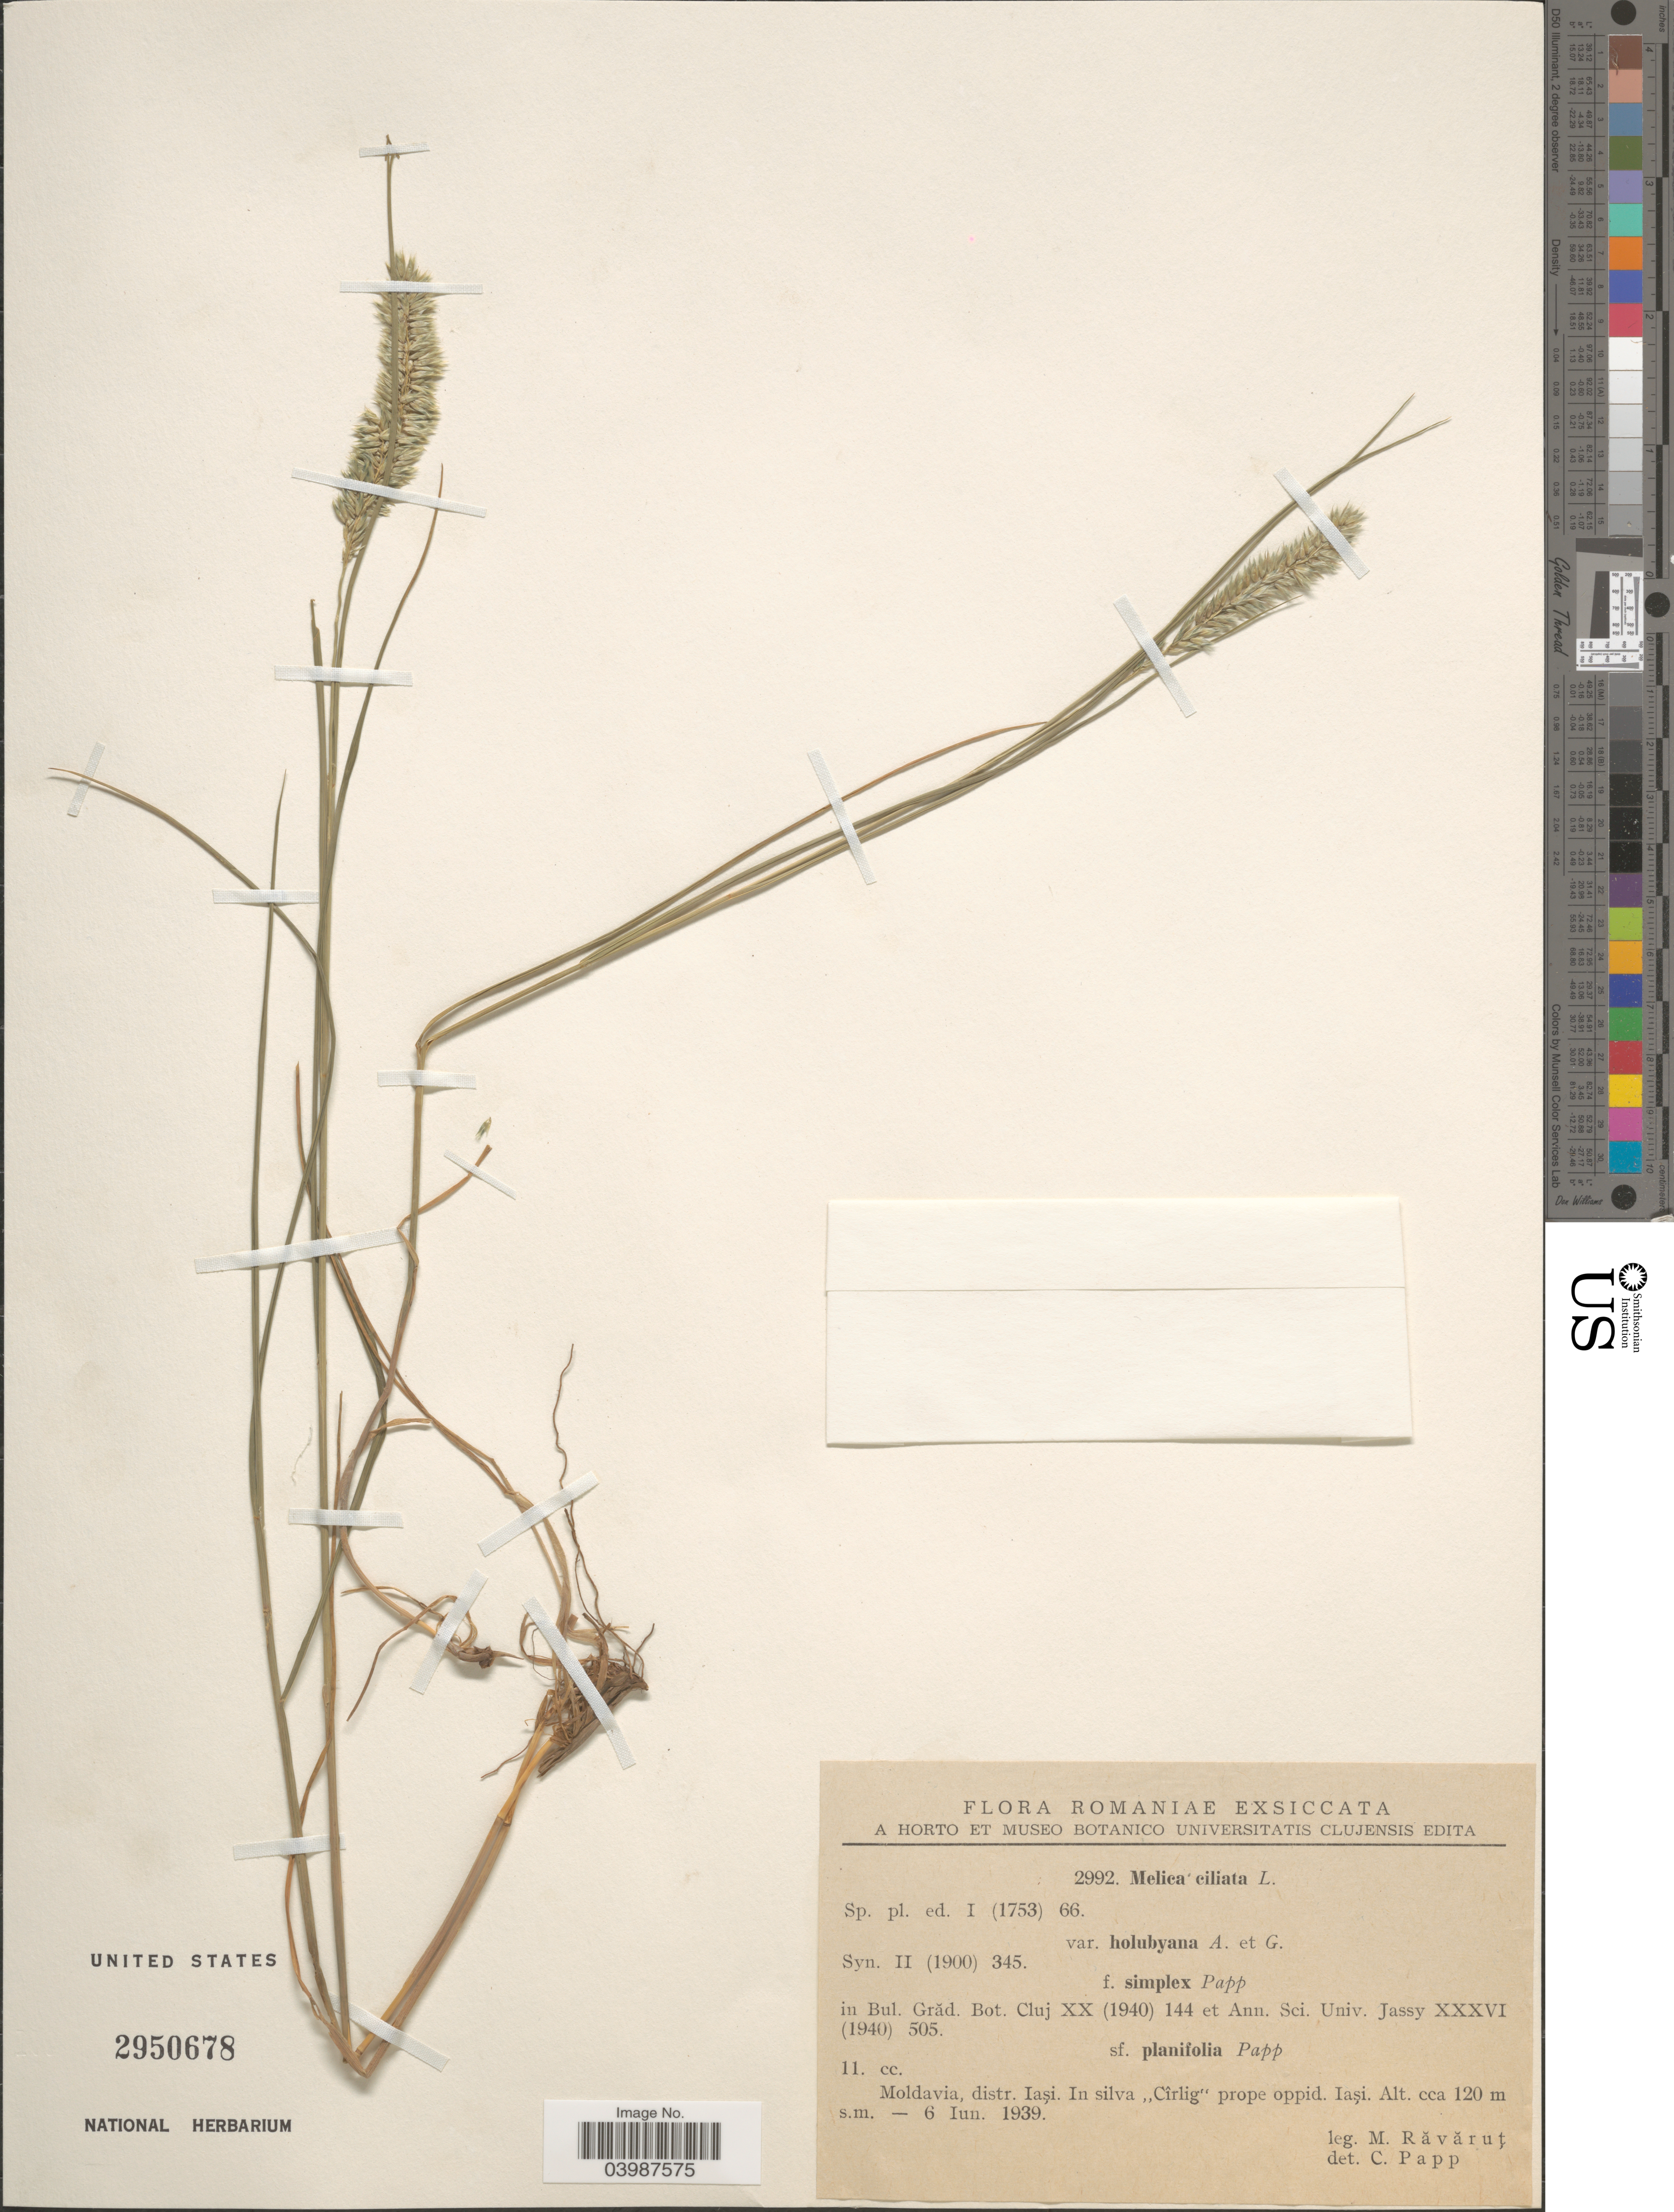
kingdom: Plantae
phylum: Tracheophyta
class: Liliopsida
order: Poales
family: Poaceae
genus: Melica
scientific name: Melica ciliata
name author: L.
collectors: M. Ravarut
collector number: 2992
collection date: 1939-06-06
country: Romania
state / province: Iasi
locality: Moldavia, distr. Iaşi. In silva "Cîrlig" prope oppid. Iaşi.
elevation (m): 120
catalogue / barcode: US 2950678